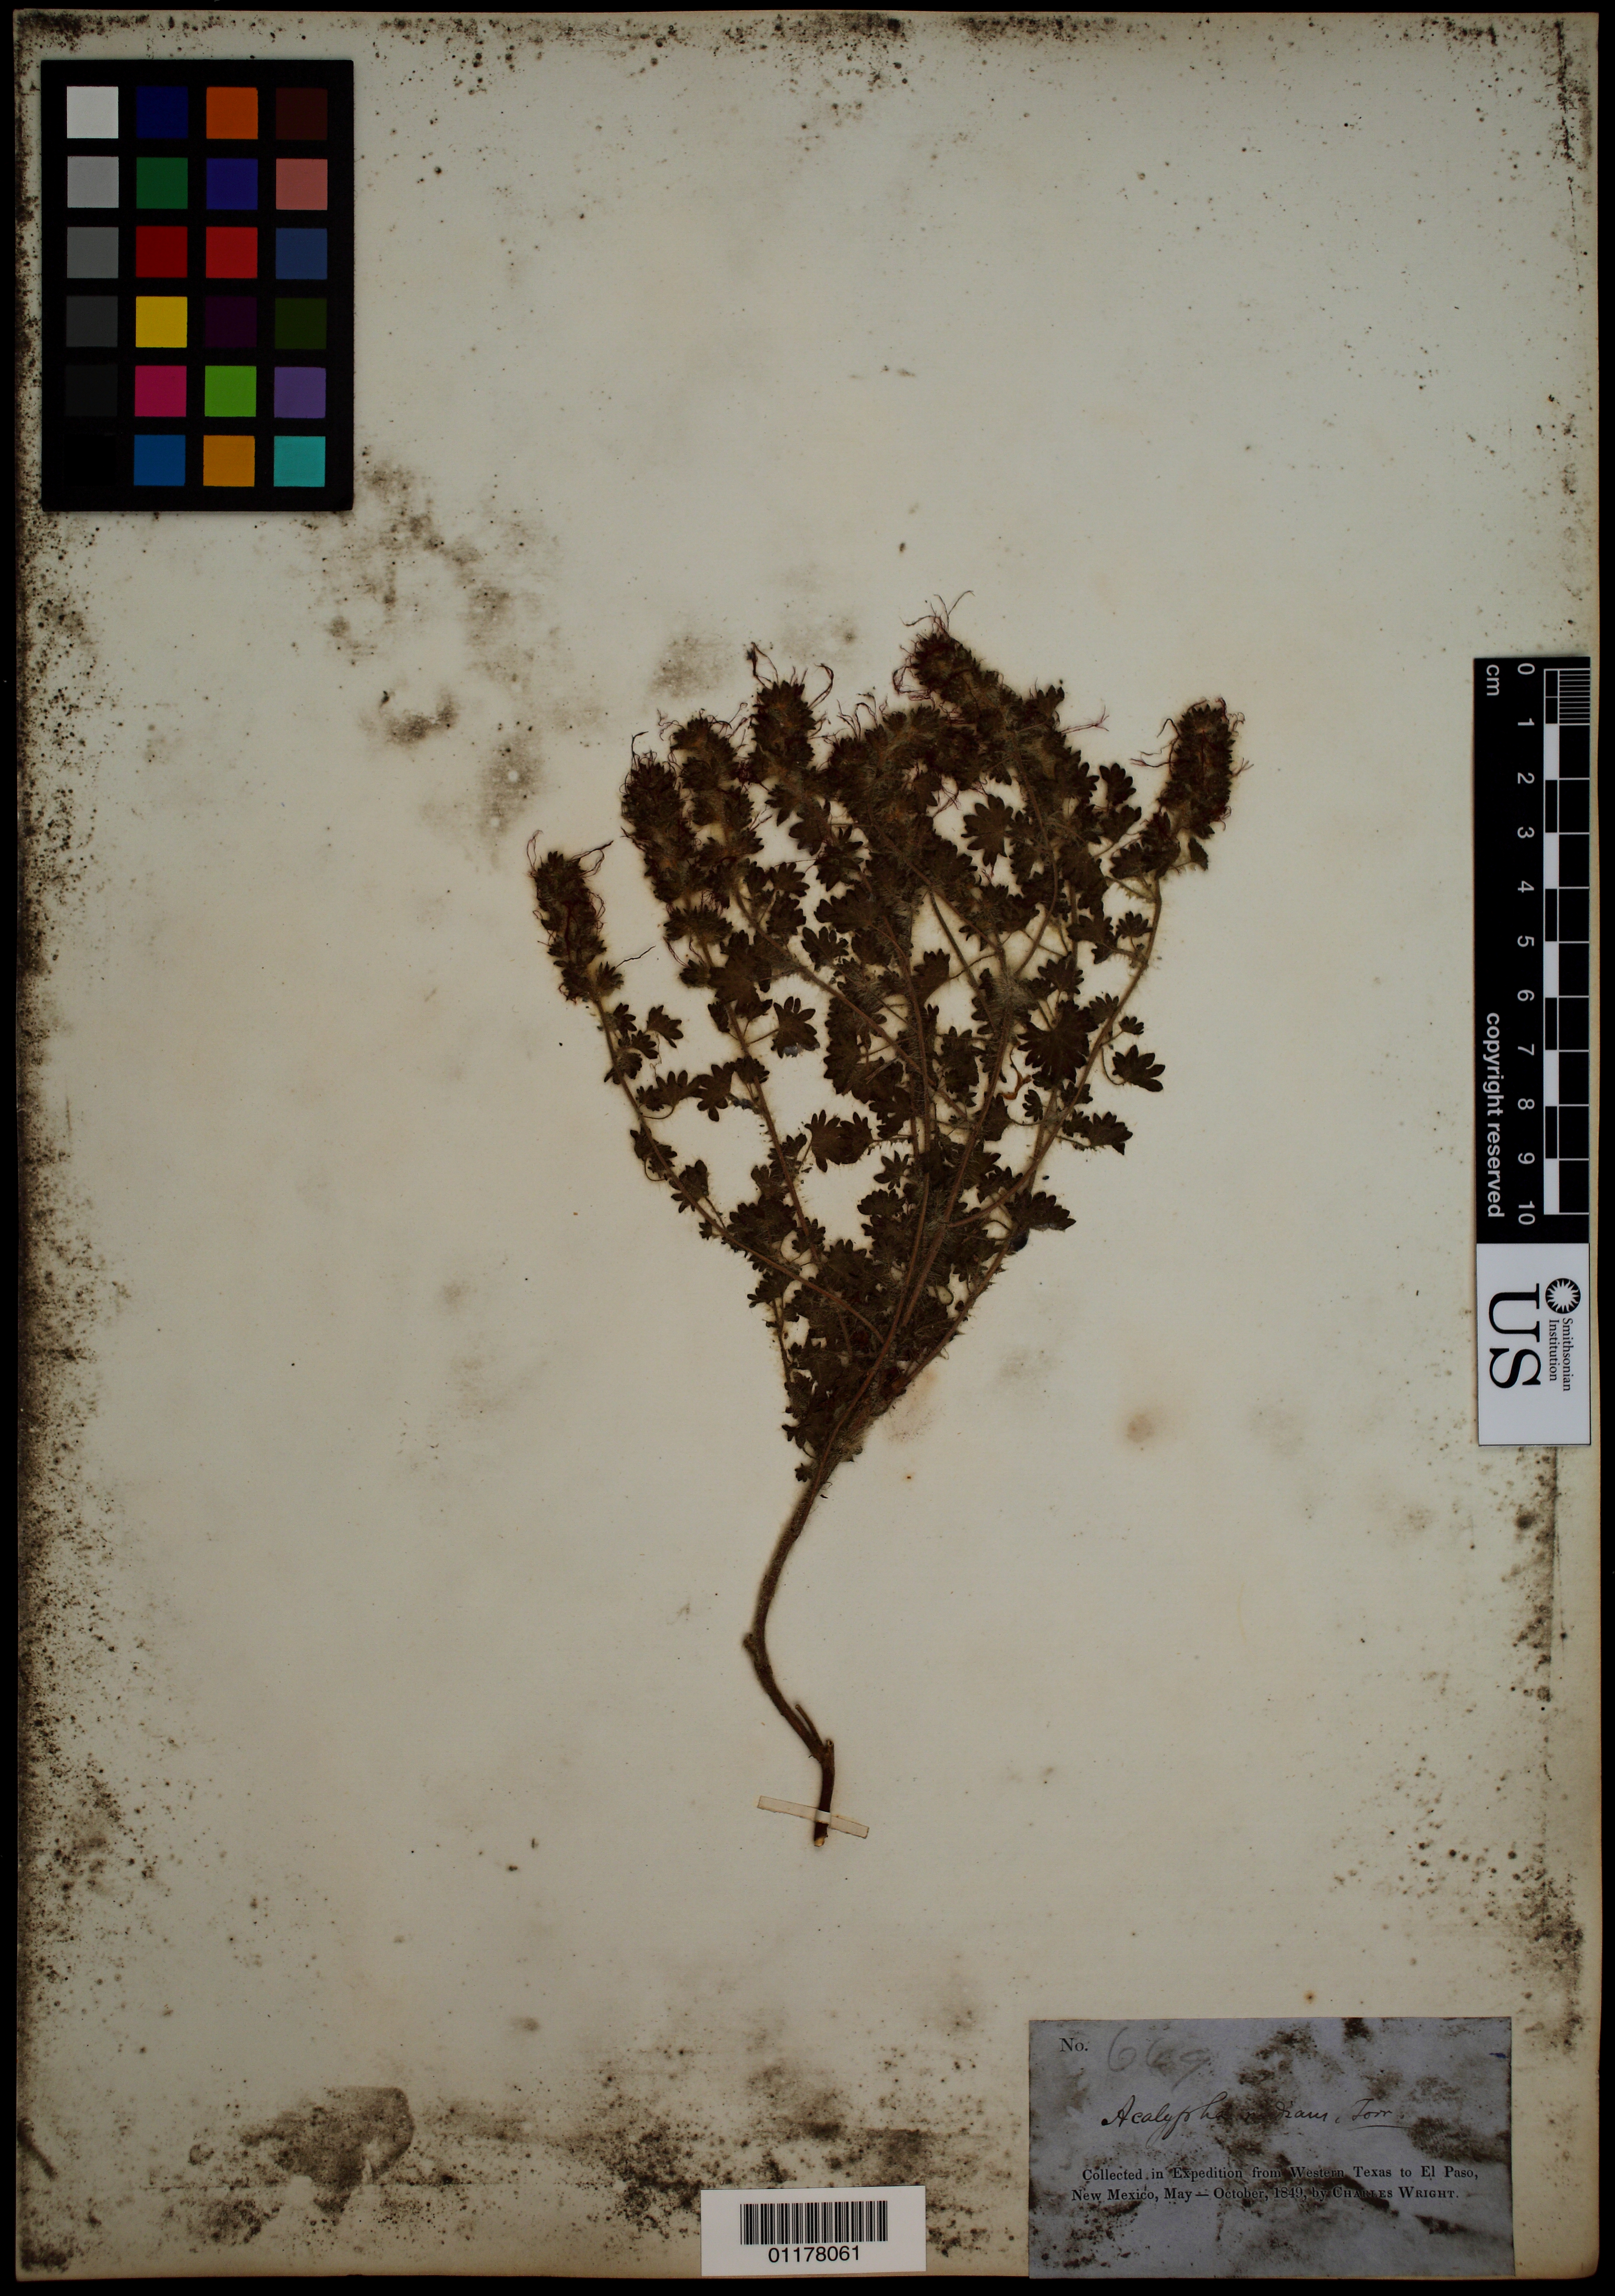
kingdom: Plantae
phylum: Tracheophyta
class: Magnoliopsida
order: Malpighiales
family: Euphorbiaceae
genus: Acalypha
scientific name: Acalypha radians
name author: Torr.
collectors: C. Wright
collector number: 669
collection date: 1849-05/1849-10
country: United States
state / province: New Mexico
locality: Western Texas to El Paso.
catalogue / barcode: US 1